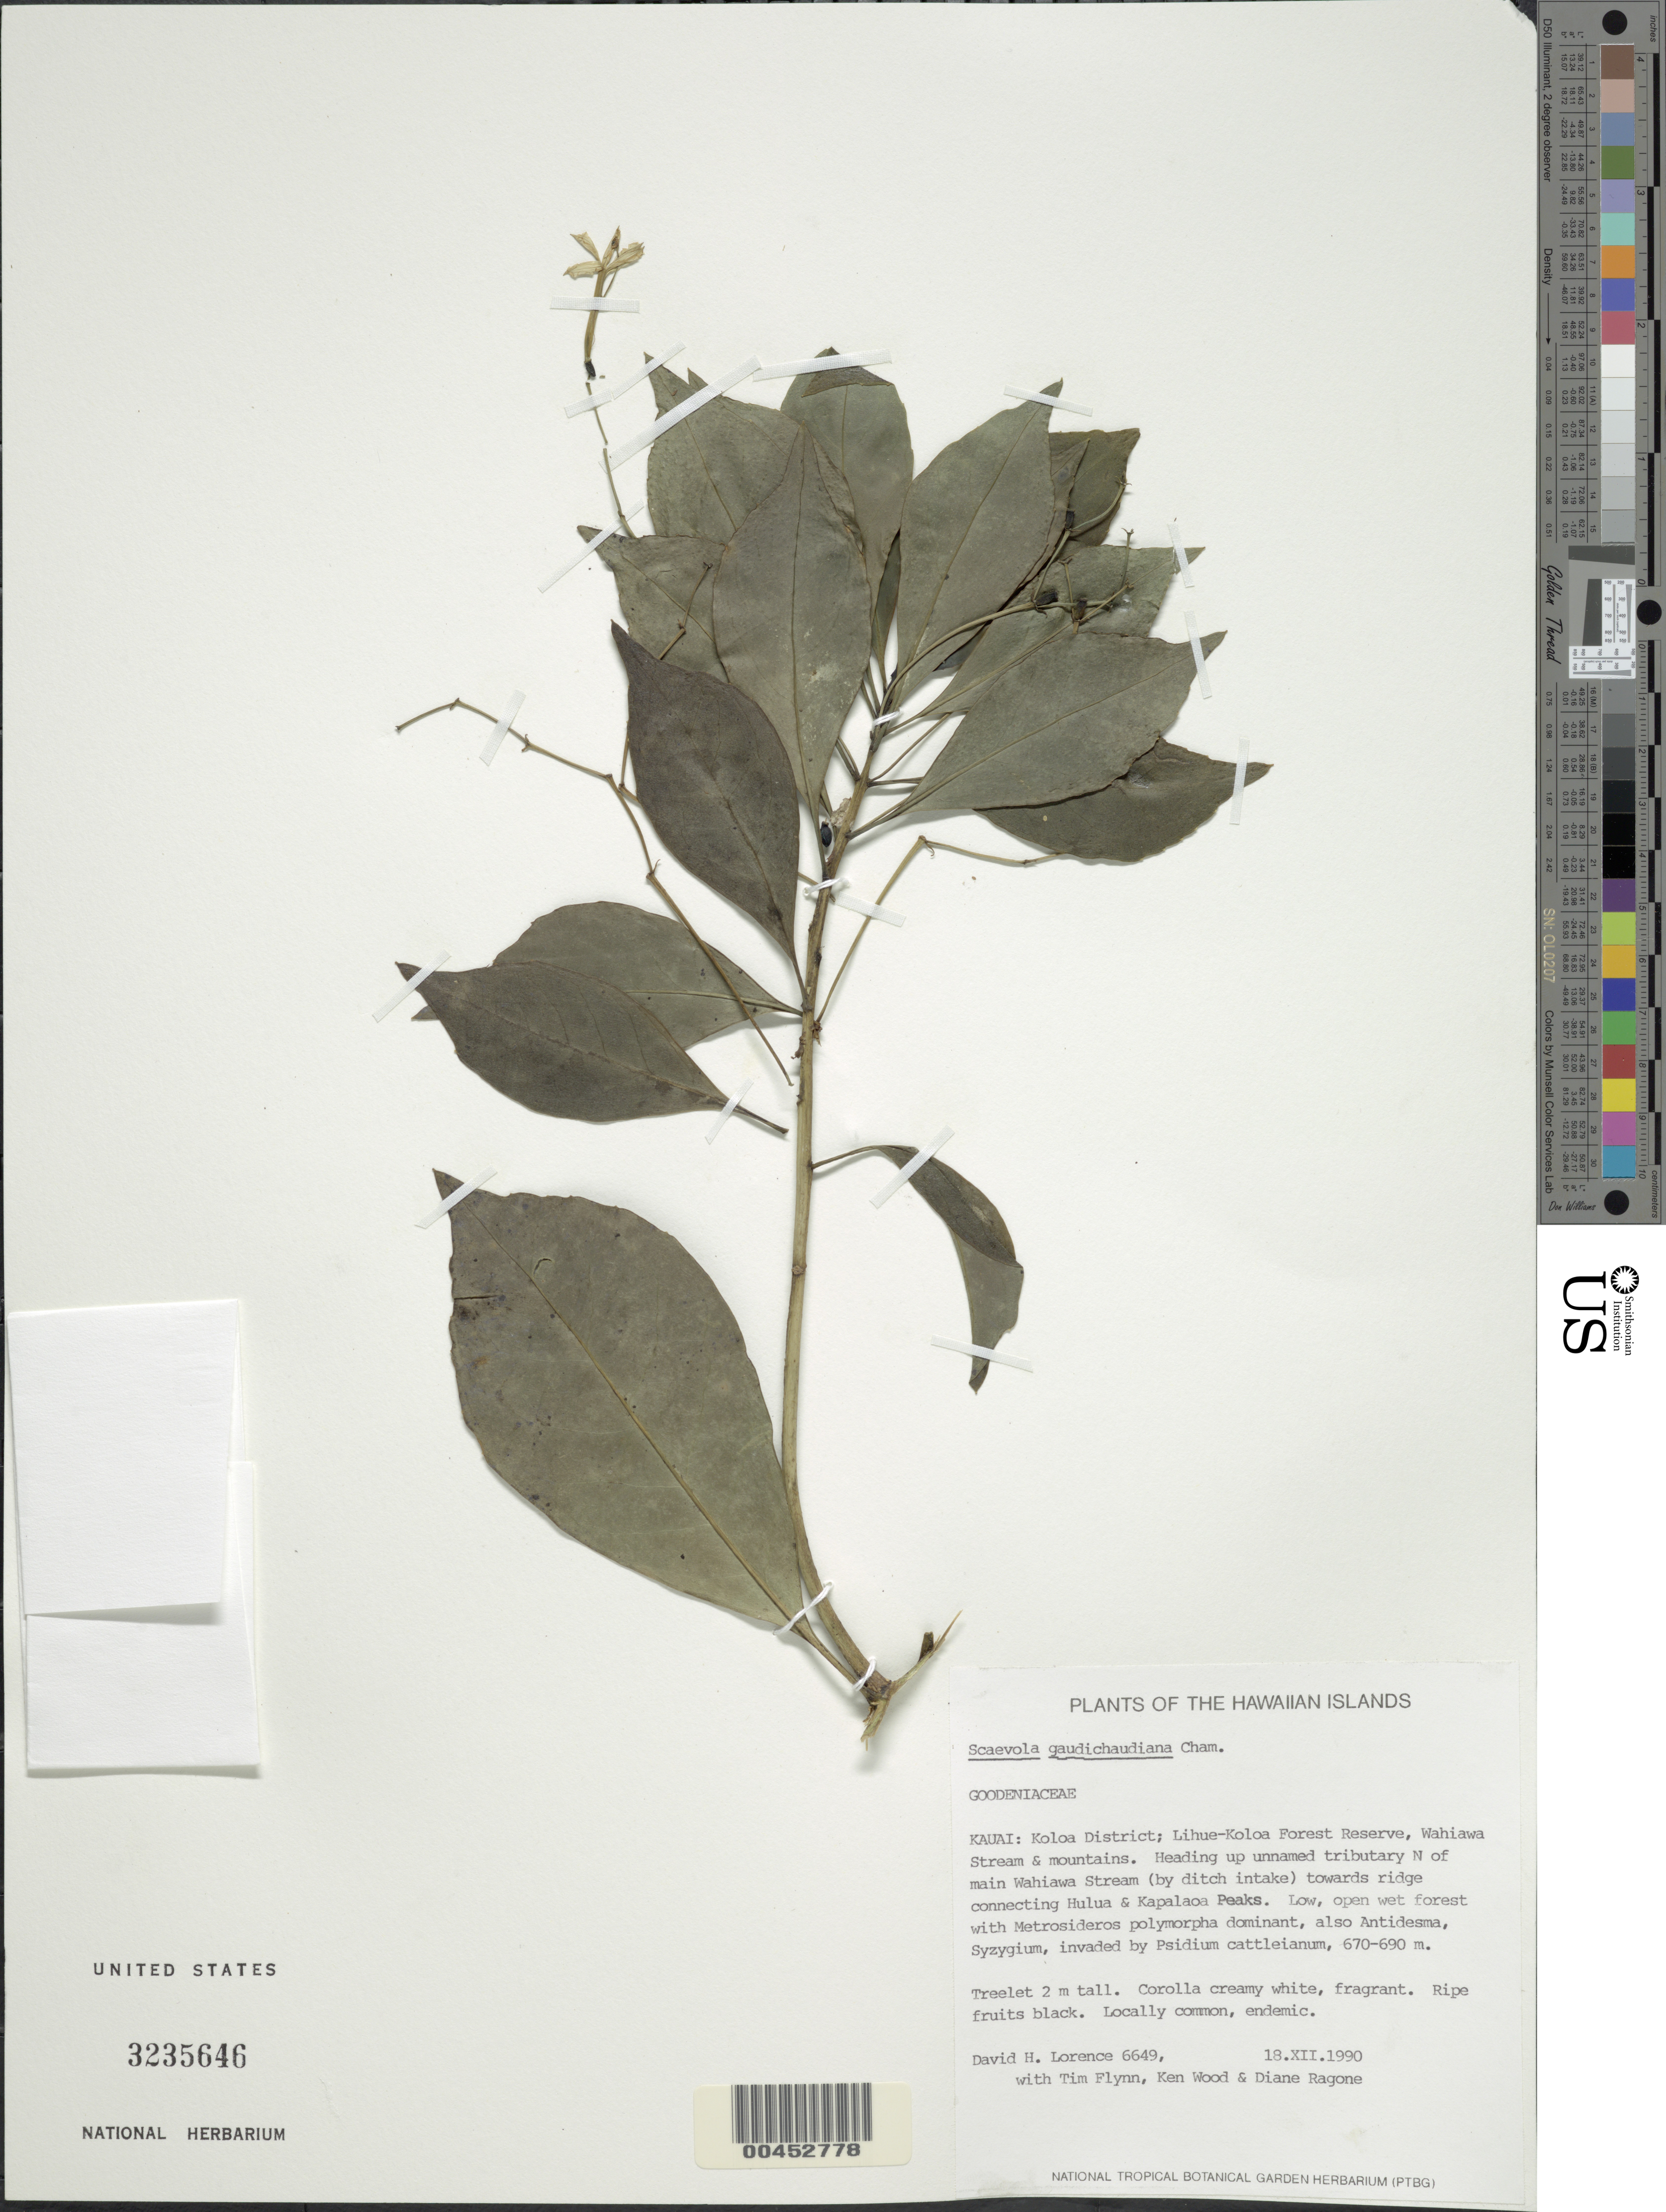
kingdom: Plantae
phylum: Tracheophyta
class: Magnoliopsida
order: Asterales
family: Goodeniaceae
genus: Scaevola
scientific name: Scaevola gaudichaudiana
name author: Cham.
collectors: D. Lorence, T. W. Flynn, K. Wood & D. Ragone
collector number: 6649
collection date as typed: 18 Dec 1990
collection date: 1990-12-18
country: United States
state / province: Hawaii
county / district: Kauai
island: Kaua'i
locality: Koloa Dist; Lihue-Koloa Forest Reserve, Wahiawa Stream & Mts. Heading up unnamed tributary N of main Wahiawa Stream (by ditch intake...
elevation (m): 670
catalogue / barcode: US 3235646